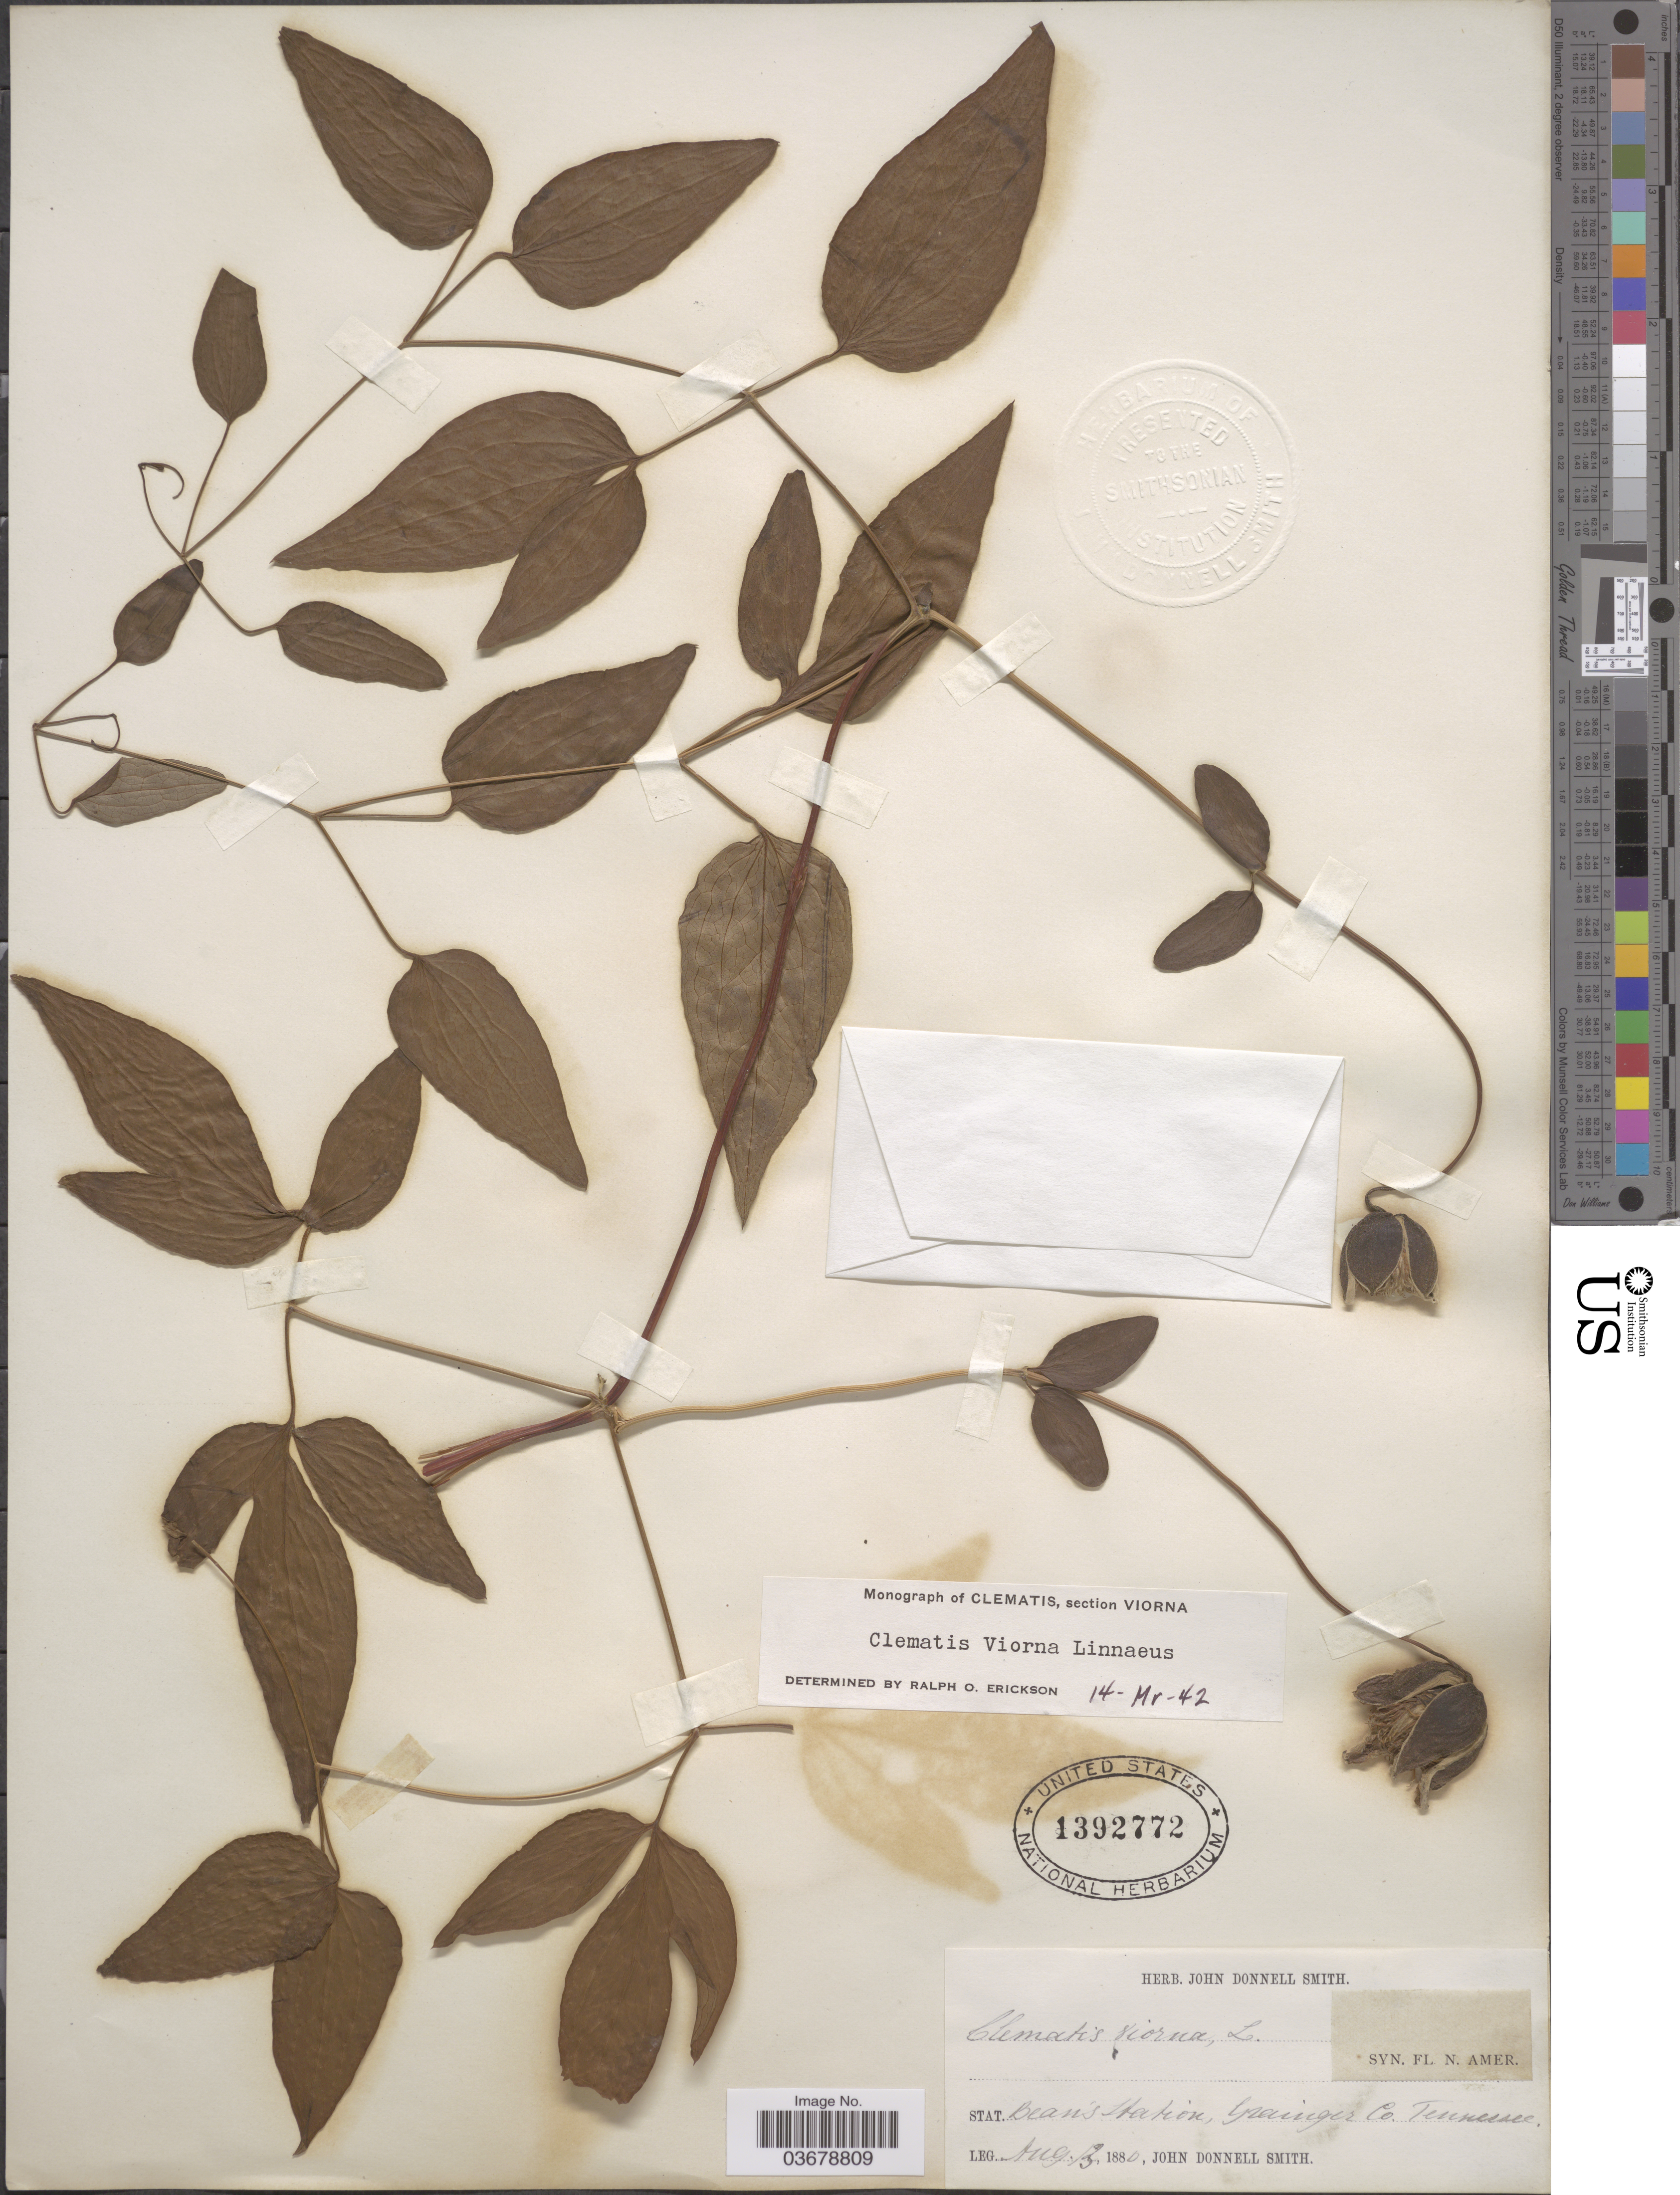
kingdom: Plantae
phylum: Tracheophyta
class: Magnoliopsida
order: Ranunculales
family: Ranunculaceae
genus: Clematis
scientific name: Clematis viorna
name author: L.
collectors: J. Donnell Smith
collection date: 1880-08-13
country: United States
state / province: Tennessee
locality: Bean's Station, Granger Co.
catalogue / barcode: US 1392772